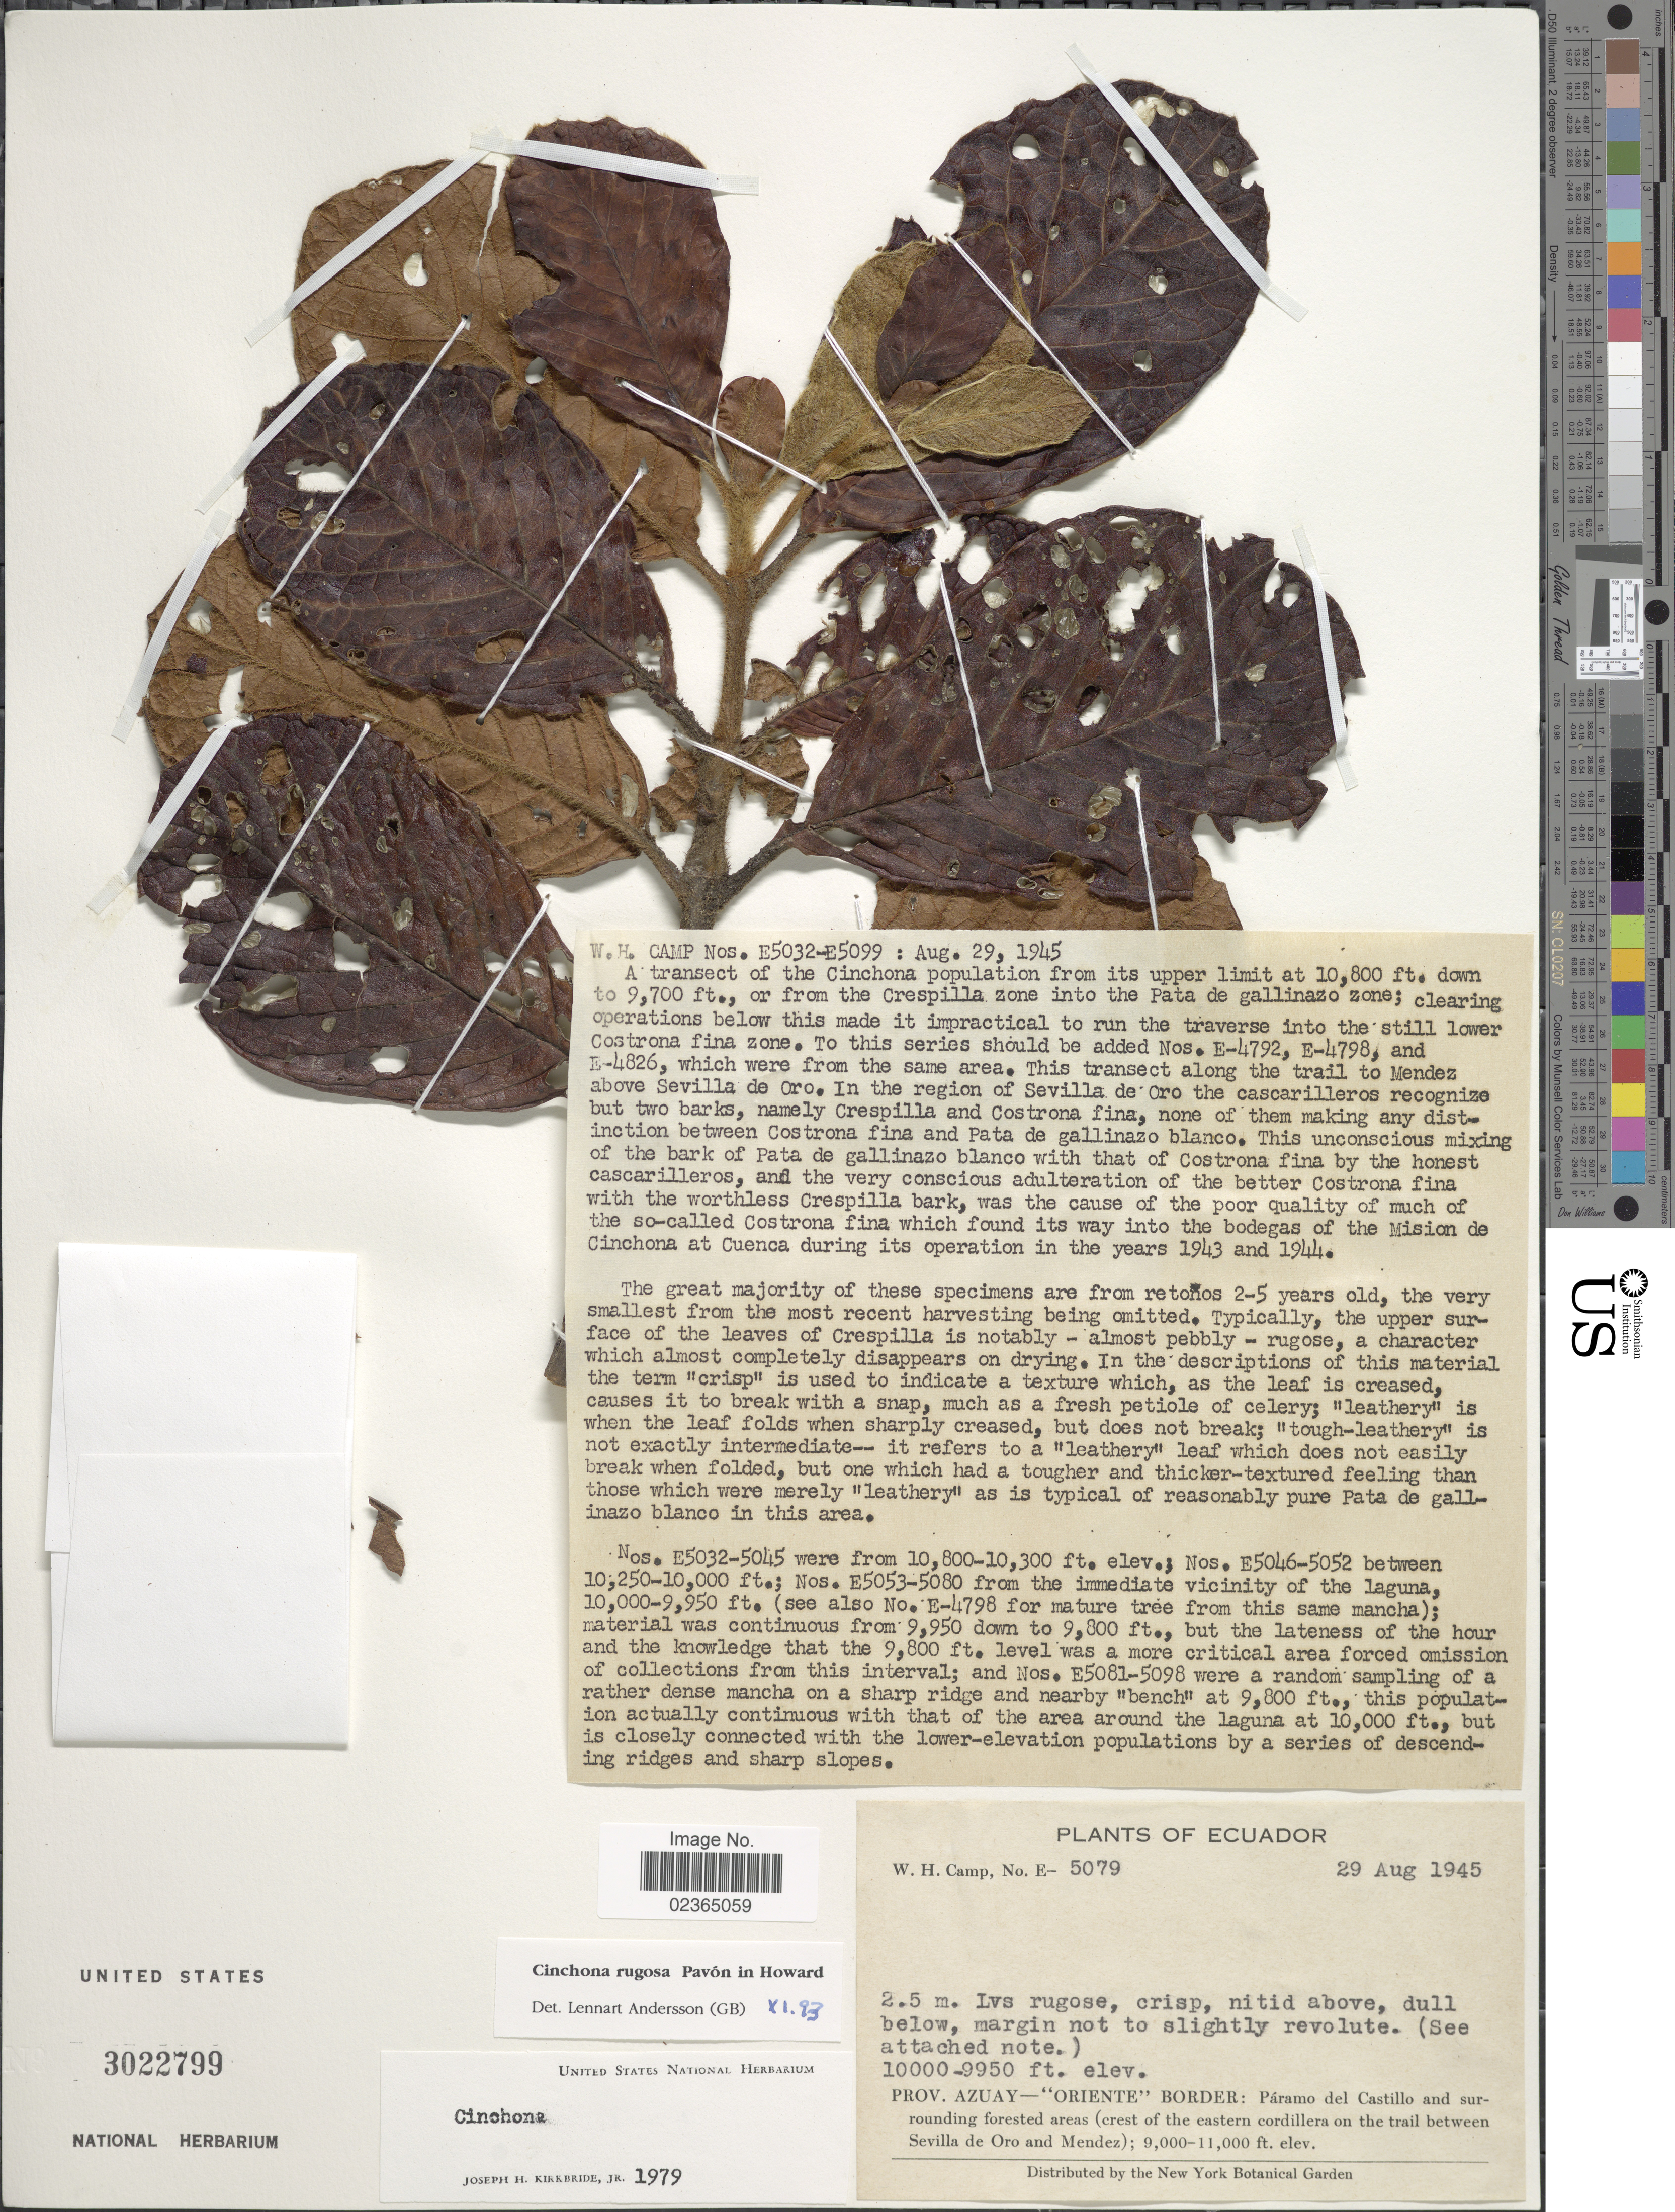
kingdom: Plantae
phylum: Tracheophyta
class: Magnoliopsida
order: Gentianales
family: Rubiaceae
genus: Cinchona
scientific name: Cinchona rugosa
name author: Pav.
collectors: W. H. Camp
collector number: E-5079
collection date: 1945-08-29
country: Ecuador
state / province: Azuay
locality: Oriente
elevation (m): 3033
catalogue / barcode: US 3022799